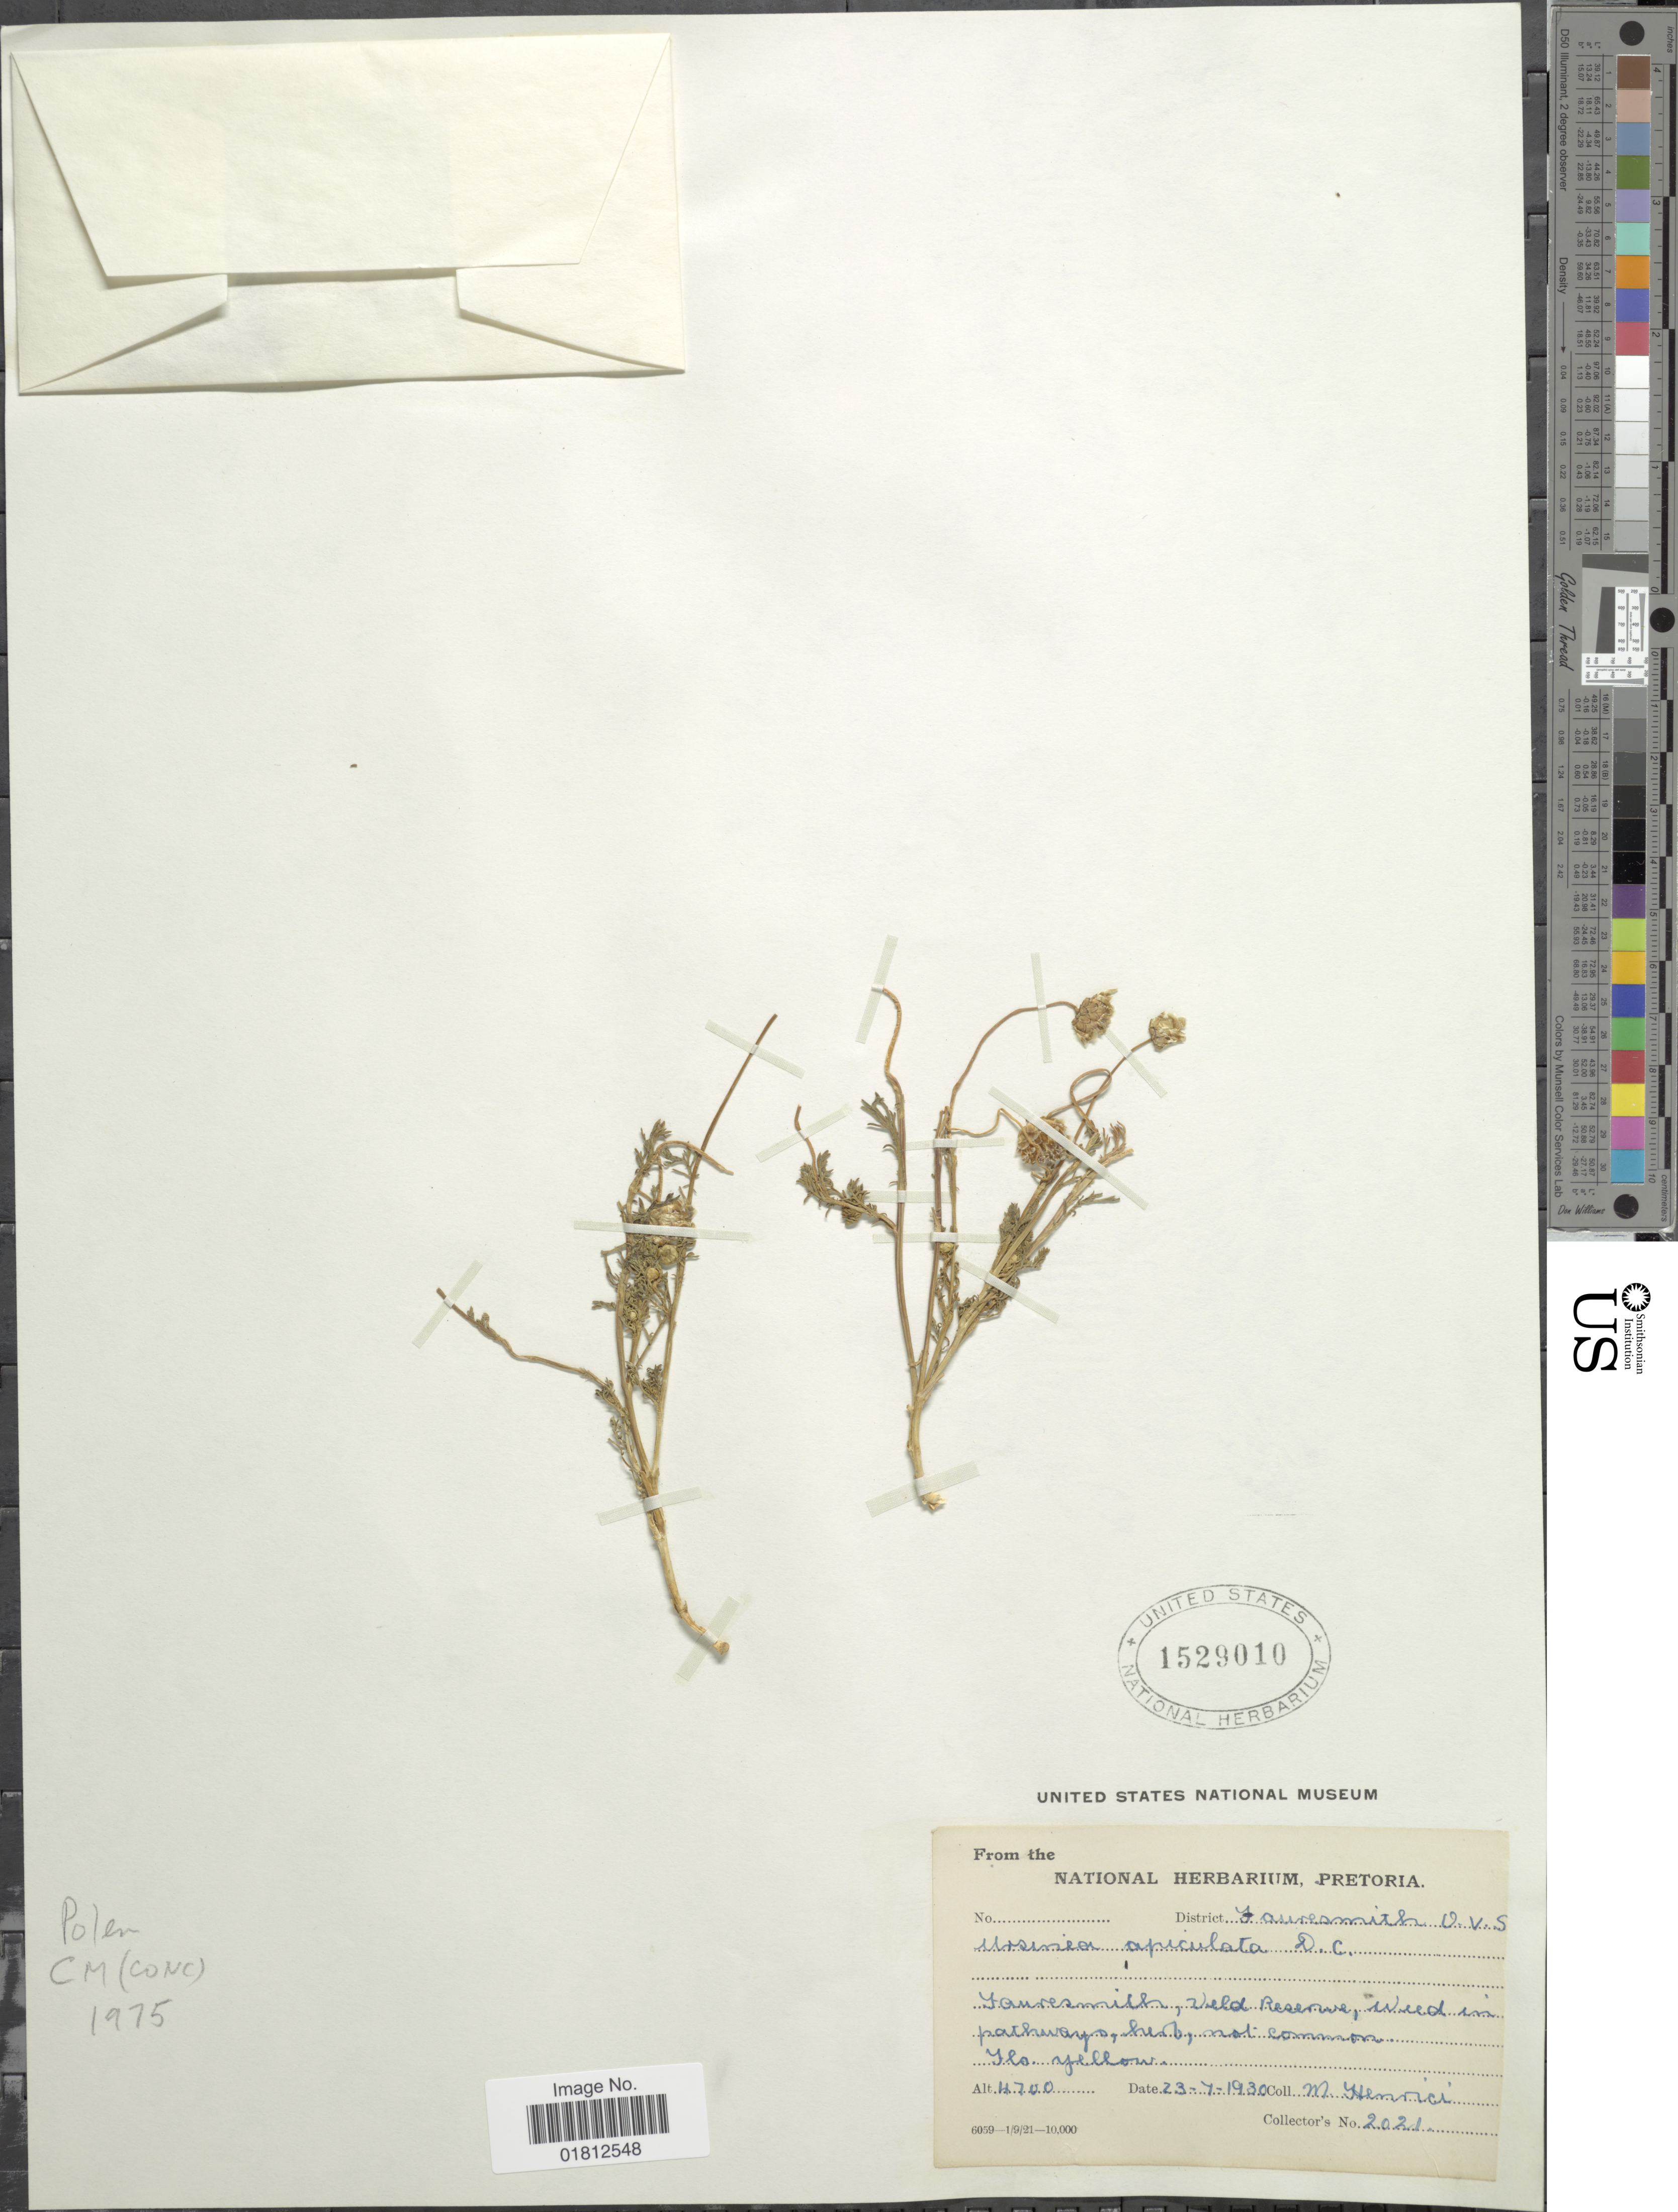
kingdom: Plantae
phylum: Tracheophyta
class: Magnoliopsida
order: Asterales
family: Asteraceae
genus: Ursinia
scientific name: Ursinia apiculata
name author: DC.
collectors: M. Henrici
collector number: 2021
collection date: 1930-07-23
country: South Africa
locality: District, Fauresmith O.V.S., Fauresmith, veld reserve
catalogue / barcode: US 1529010